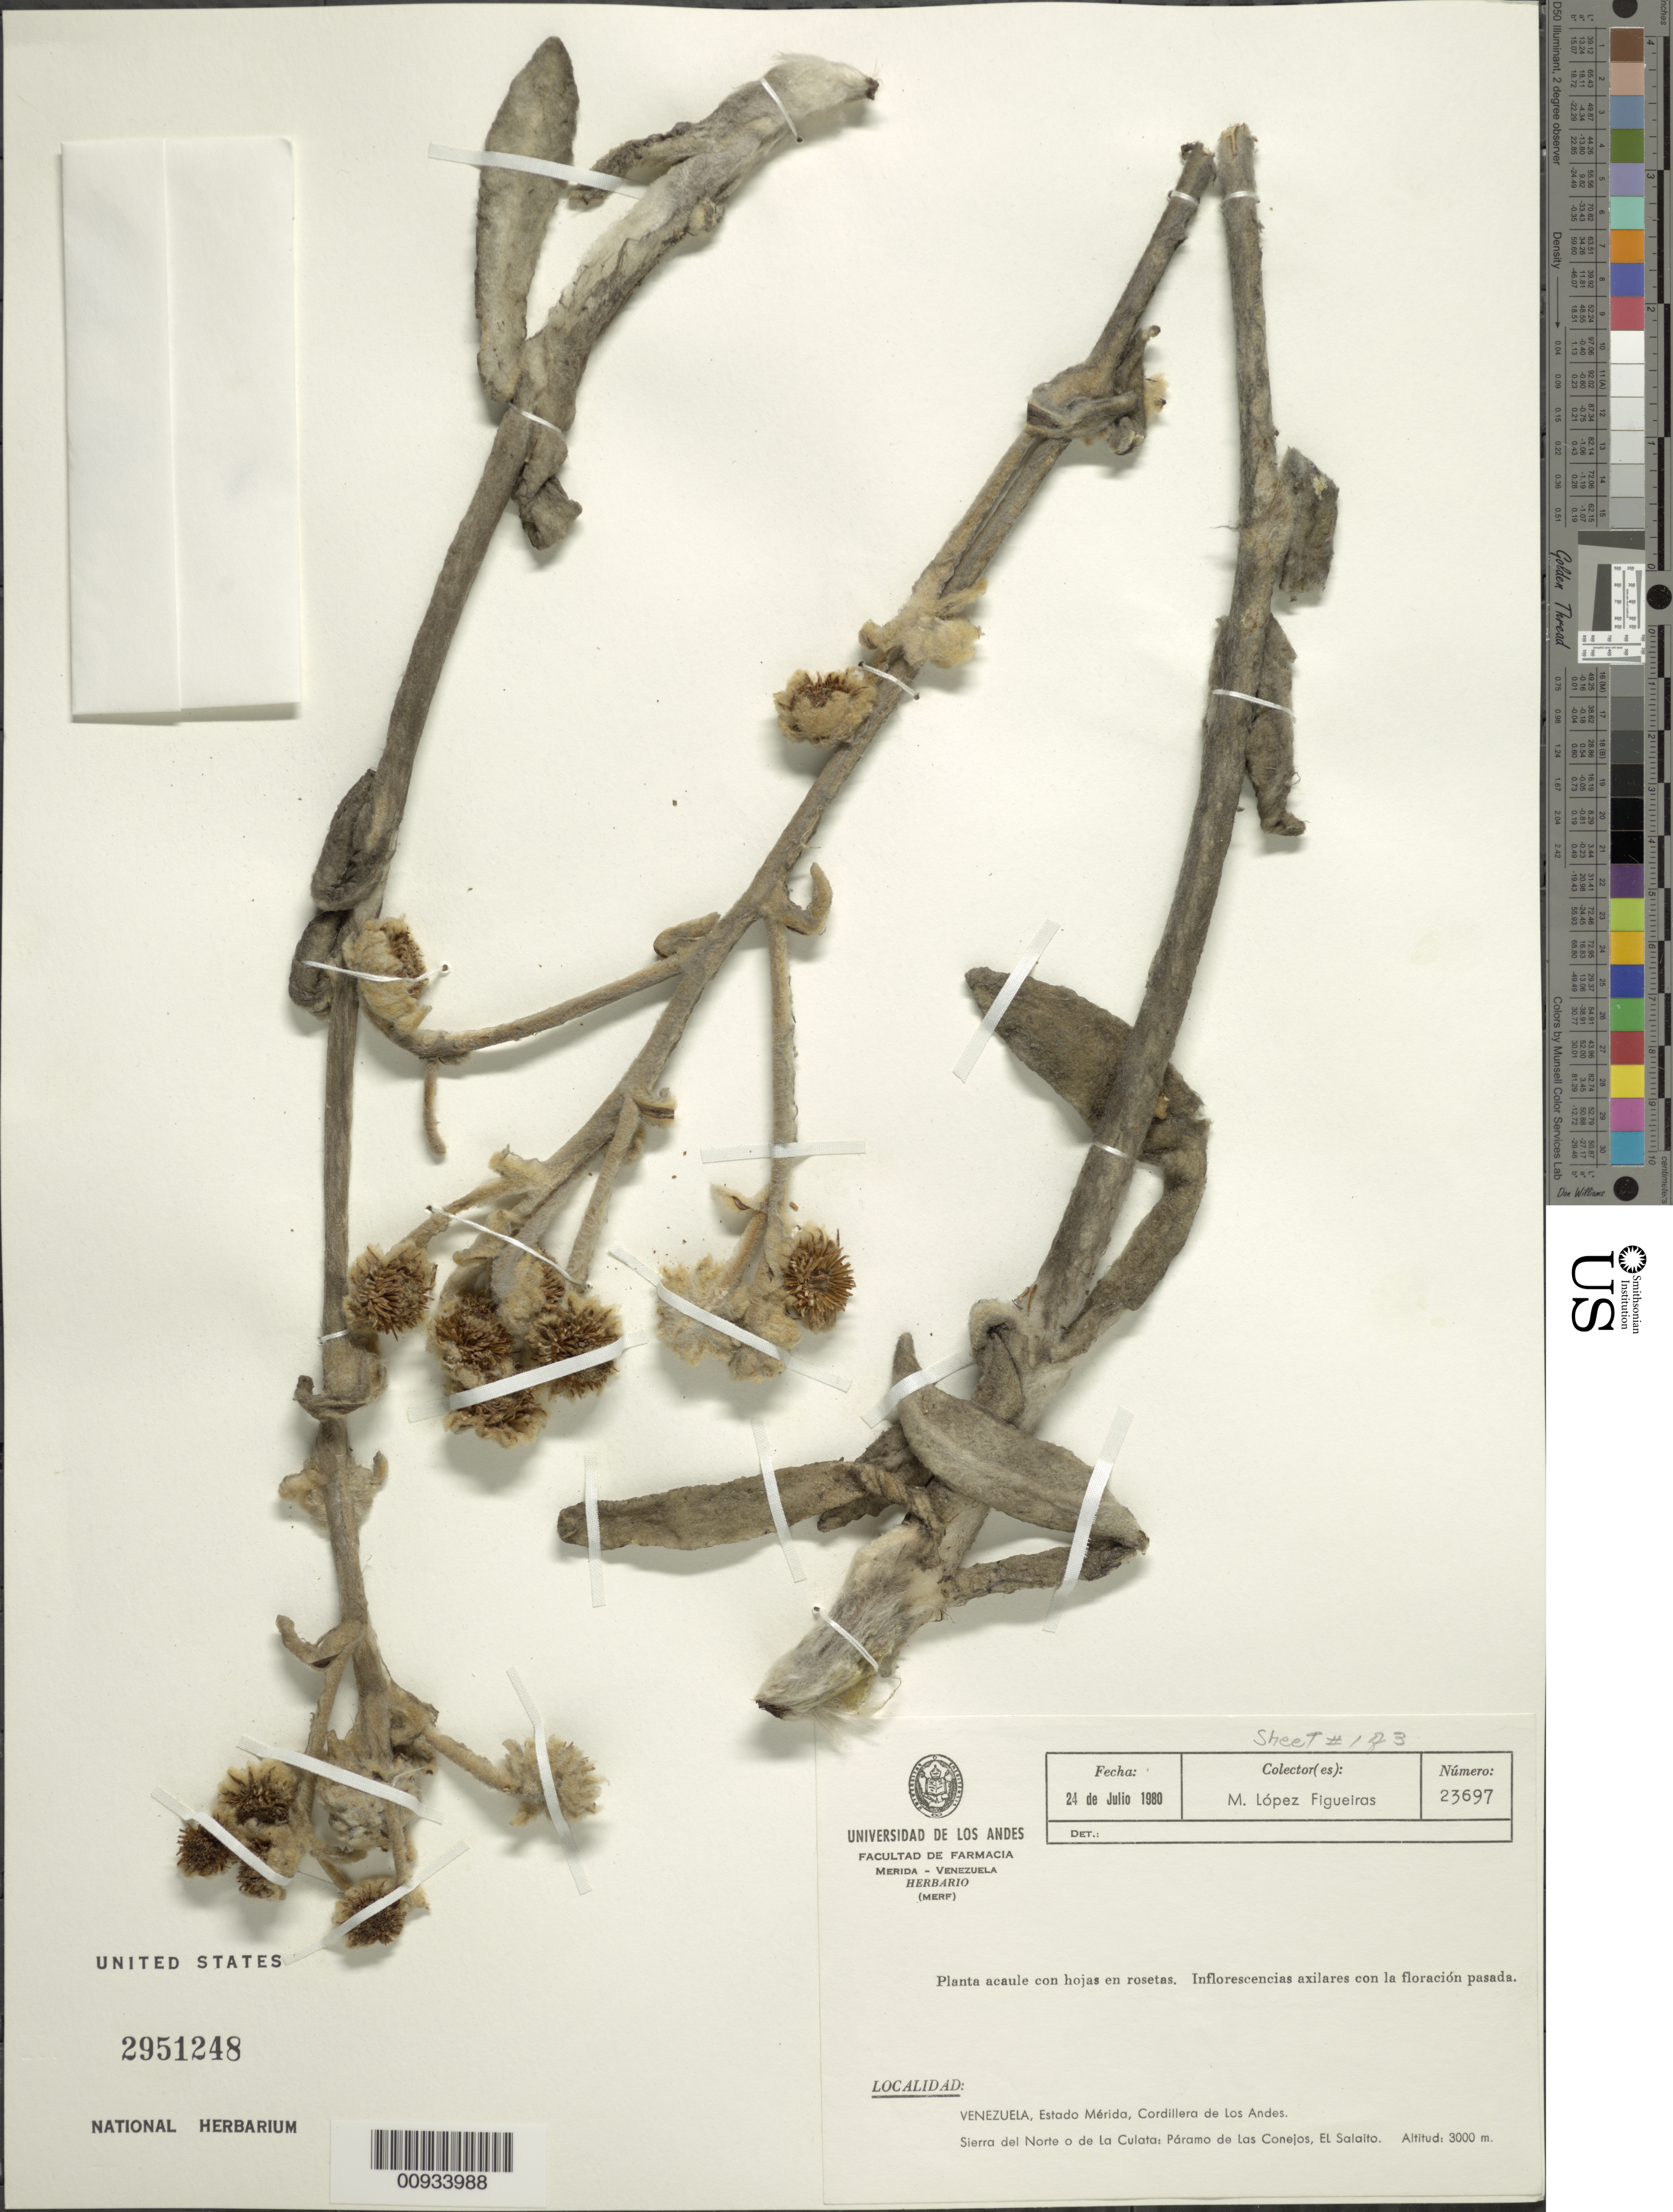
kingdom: Plantae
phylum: Tracheophyta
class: Magnoliopsida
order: Asterales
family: Asteraceae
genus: Espeletia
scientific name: Espeletia schultzii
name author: Wedd.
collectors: M. López Figueiras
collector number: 23697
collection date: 1980-07-24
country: Venezuela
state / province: Mérida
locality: Cordillera de Los Andes, Sierra del Norte o de La Culata, Paramo de Las Conejos, El Salaito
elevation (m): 3000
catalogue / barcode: US 2951248